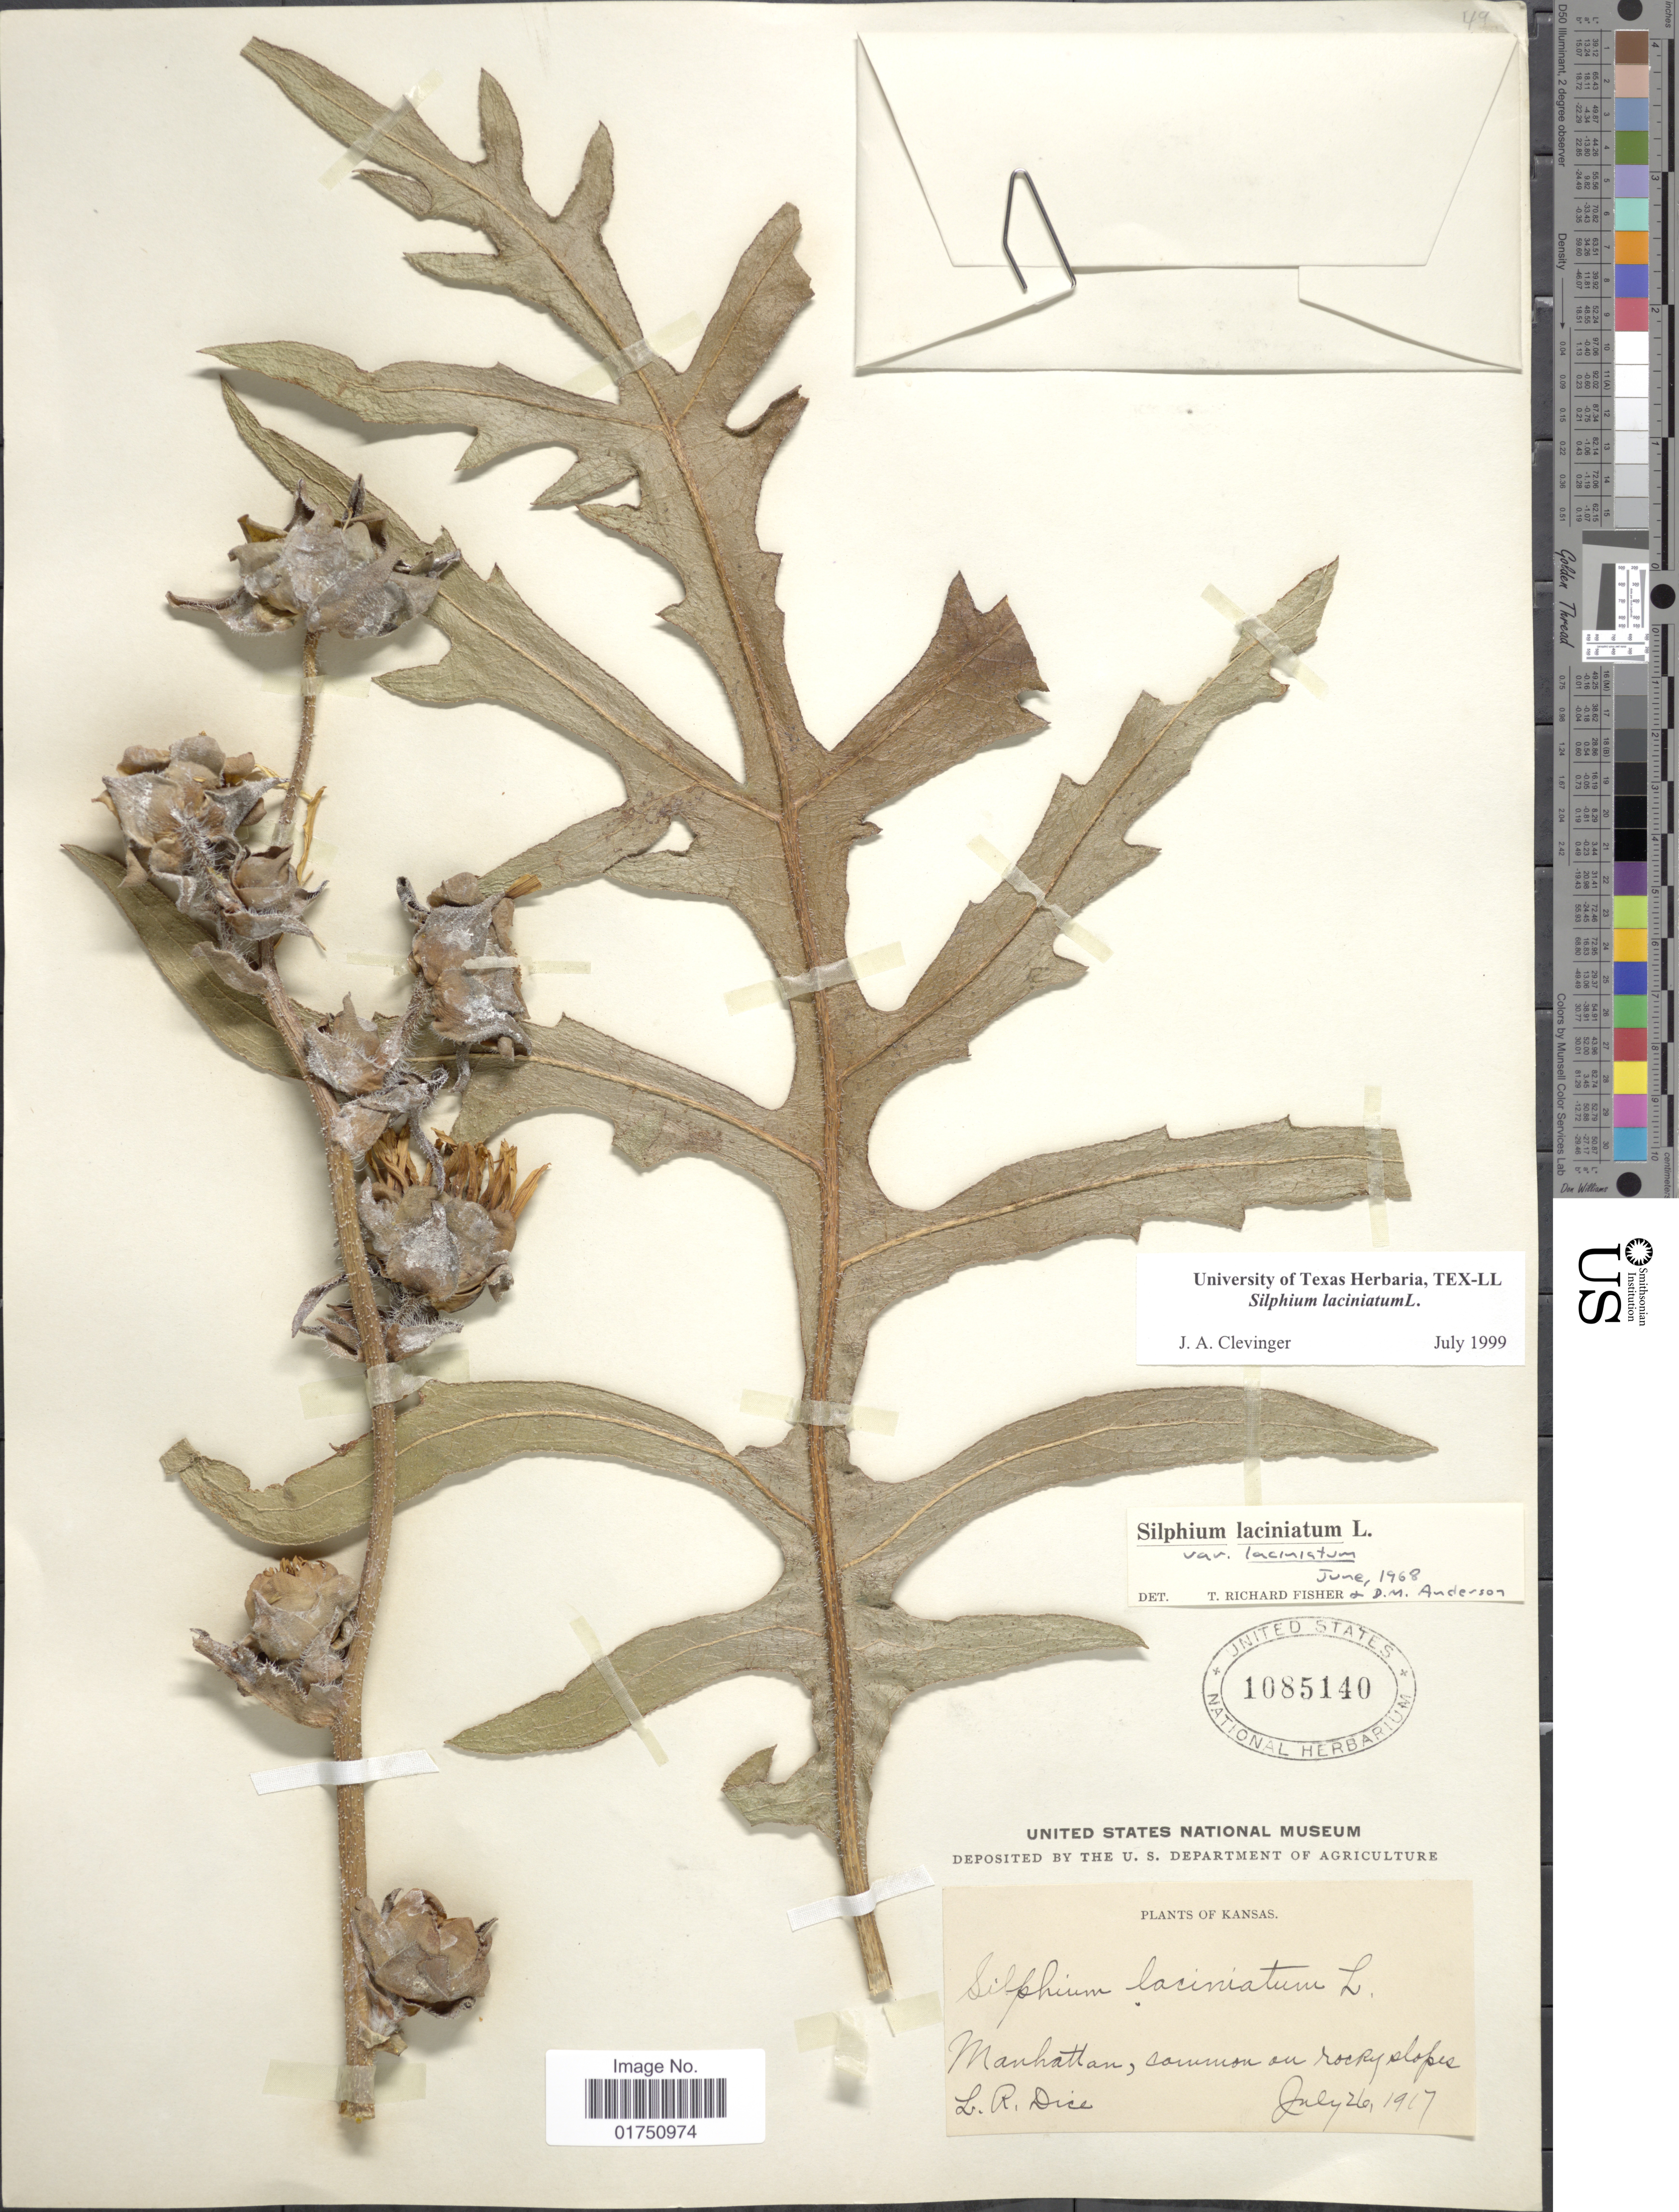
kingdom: Plantae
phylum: Tracheophyta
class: Magnoliopsida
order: Asterales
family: Asteraceae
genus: Silphium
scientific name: Silphium laciniatum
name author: L.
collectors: L. Dice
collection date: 1917-07-26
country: United States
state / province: Kansas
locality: Manhattan, common on rocky slopes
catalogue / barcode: US 1085140